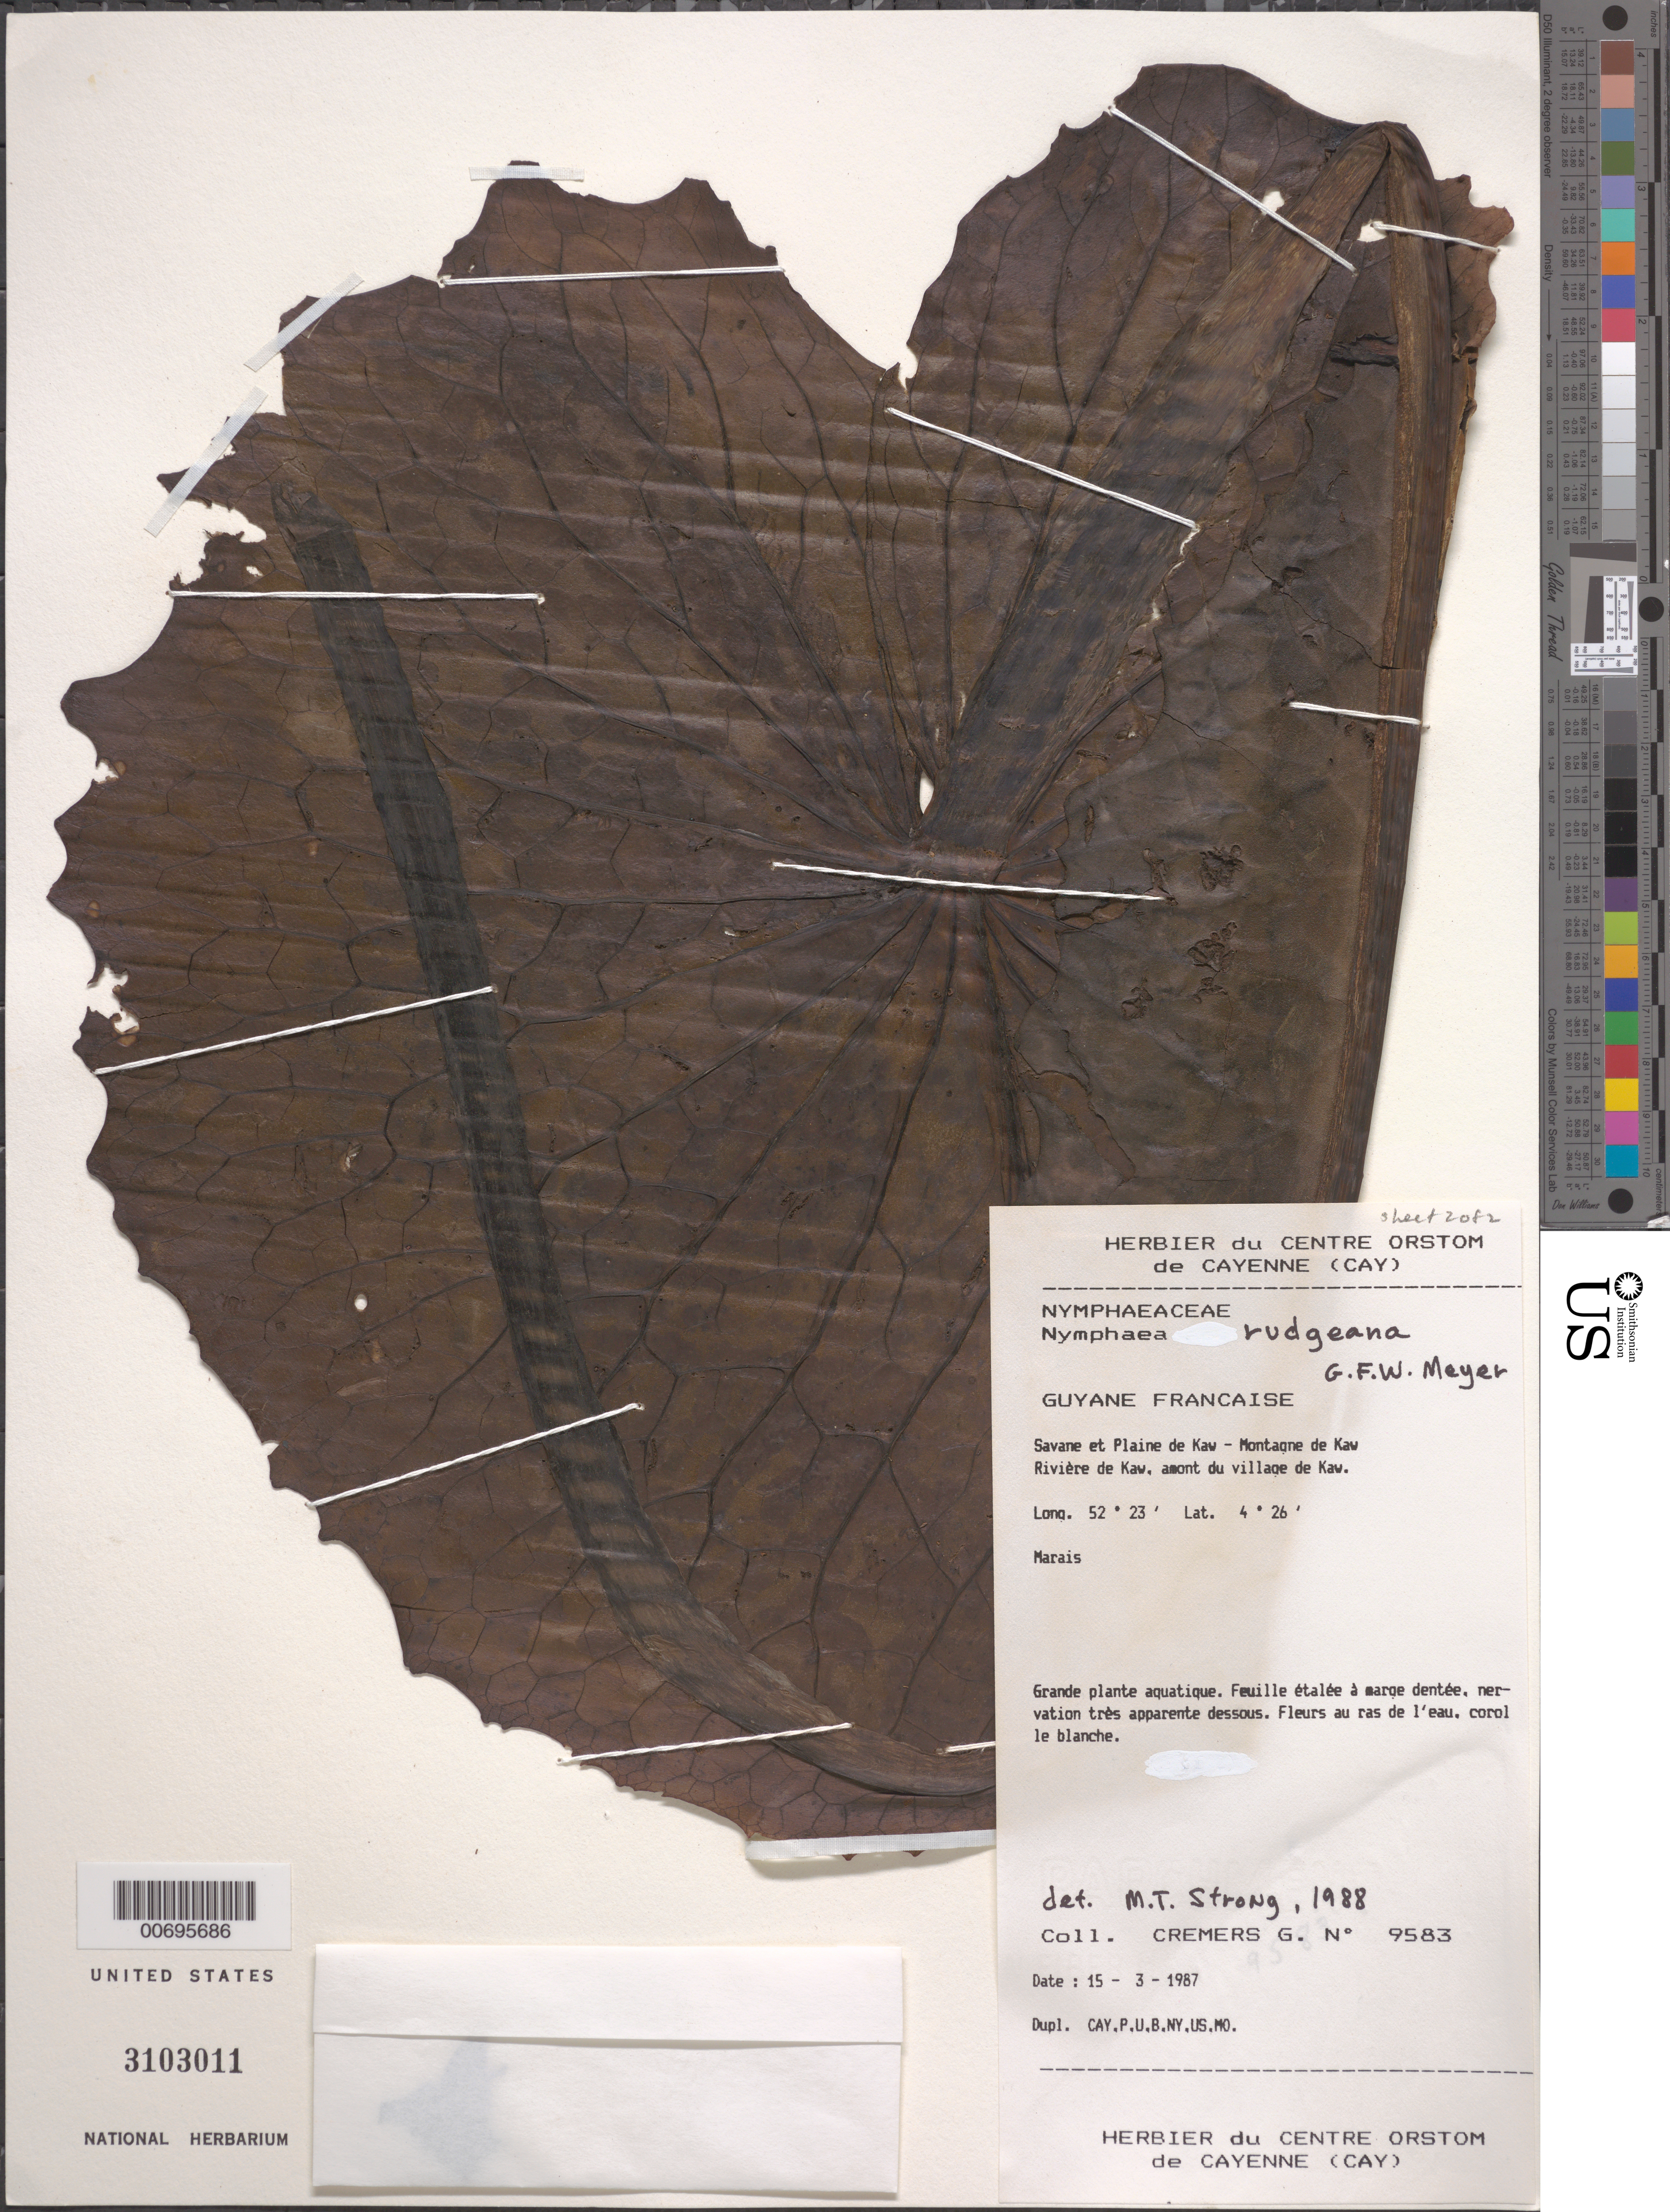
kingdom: Plantae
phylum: Tracheophyta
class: Magnoliopsida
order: Nymphaeales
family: Nymphaeaceae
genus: Nymphaea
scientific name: Nymphaea rudgeana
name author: G. Mey.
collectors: G. Cremers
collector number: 9583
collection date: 1987-03-15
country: French Guiana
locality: Guyane Francaise. Savane et Plaine de Kaw- Montagne de Kaw. Rivière de Kaw, amont du village de Kaw.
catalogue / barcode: US 3103011